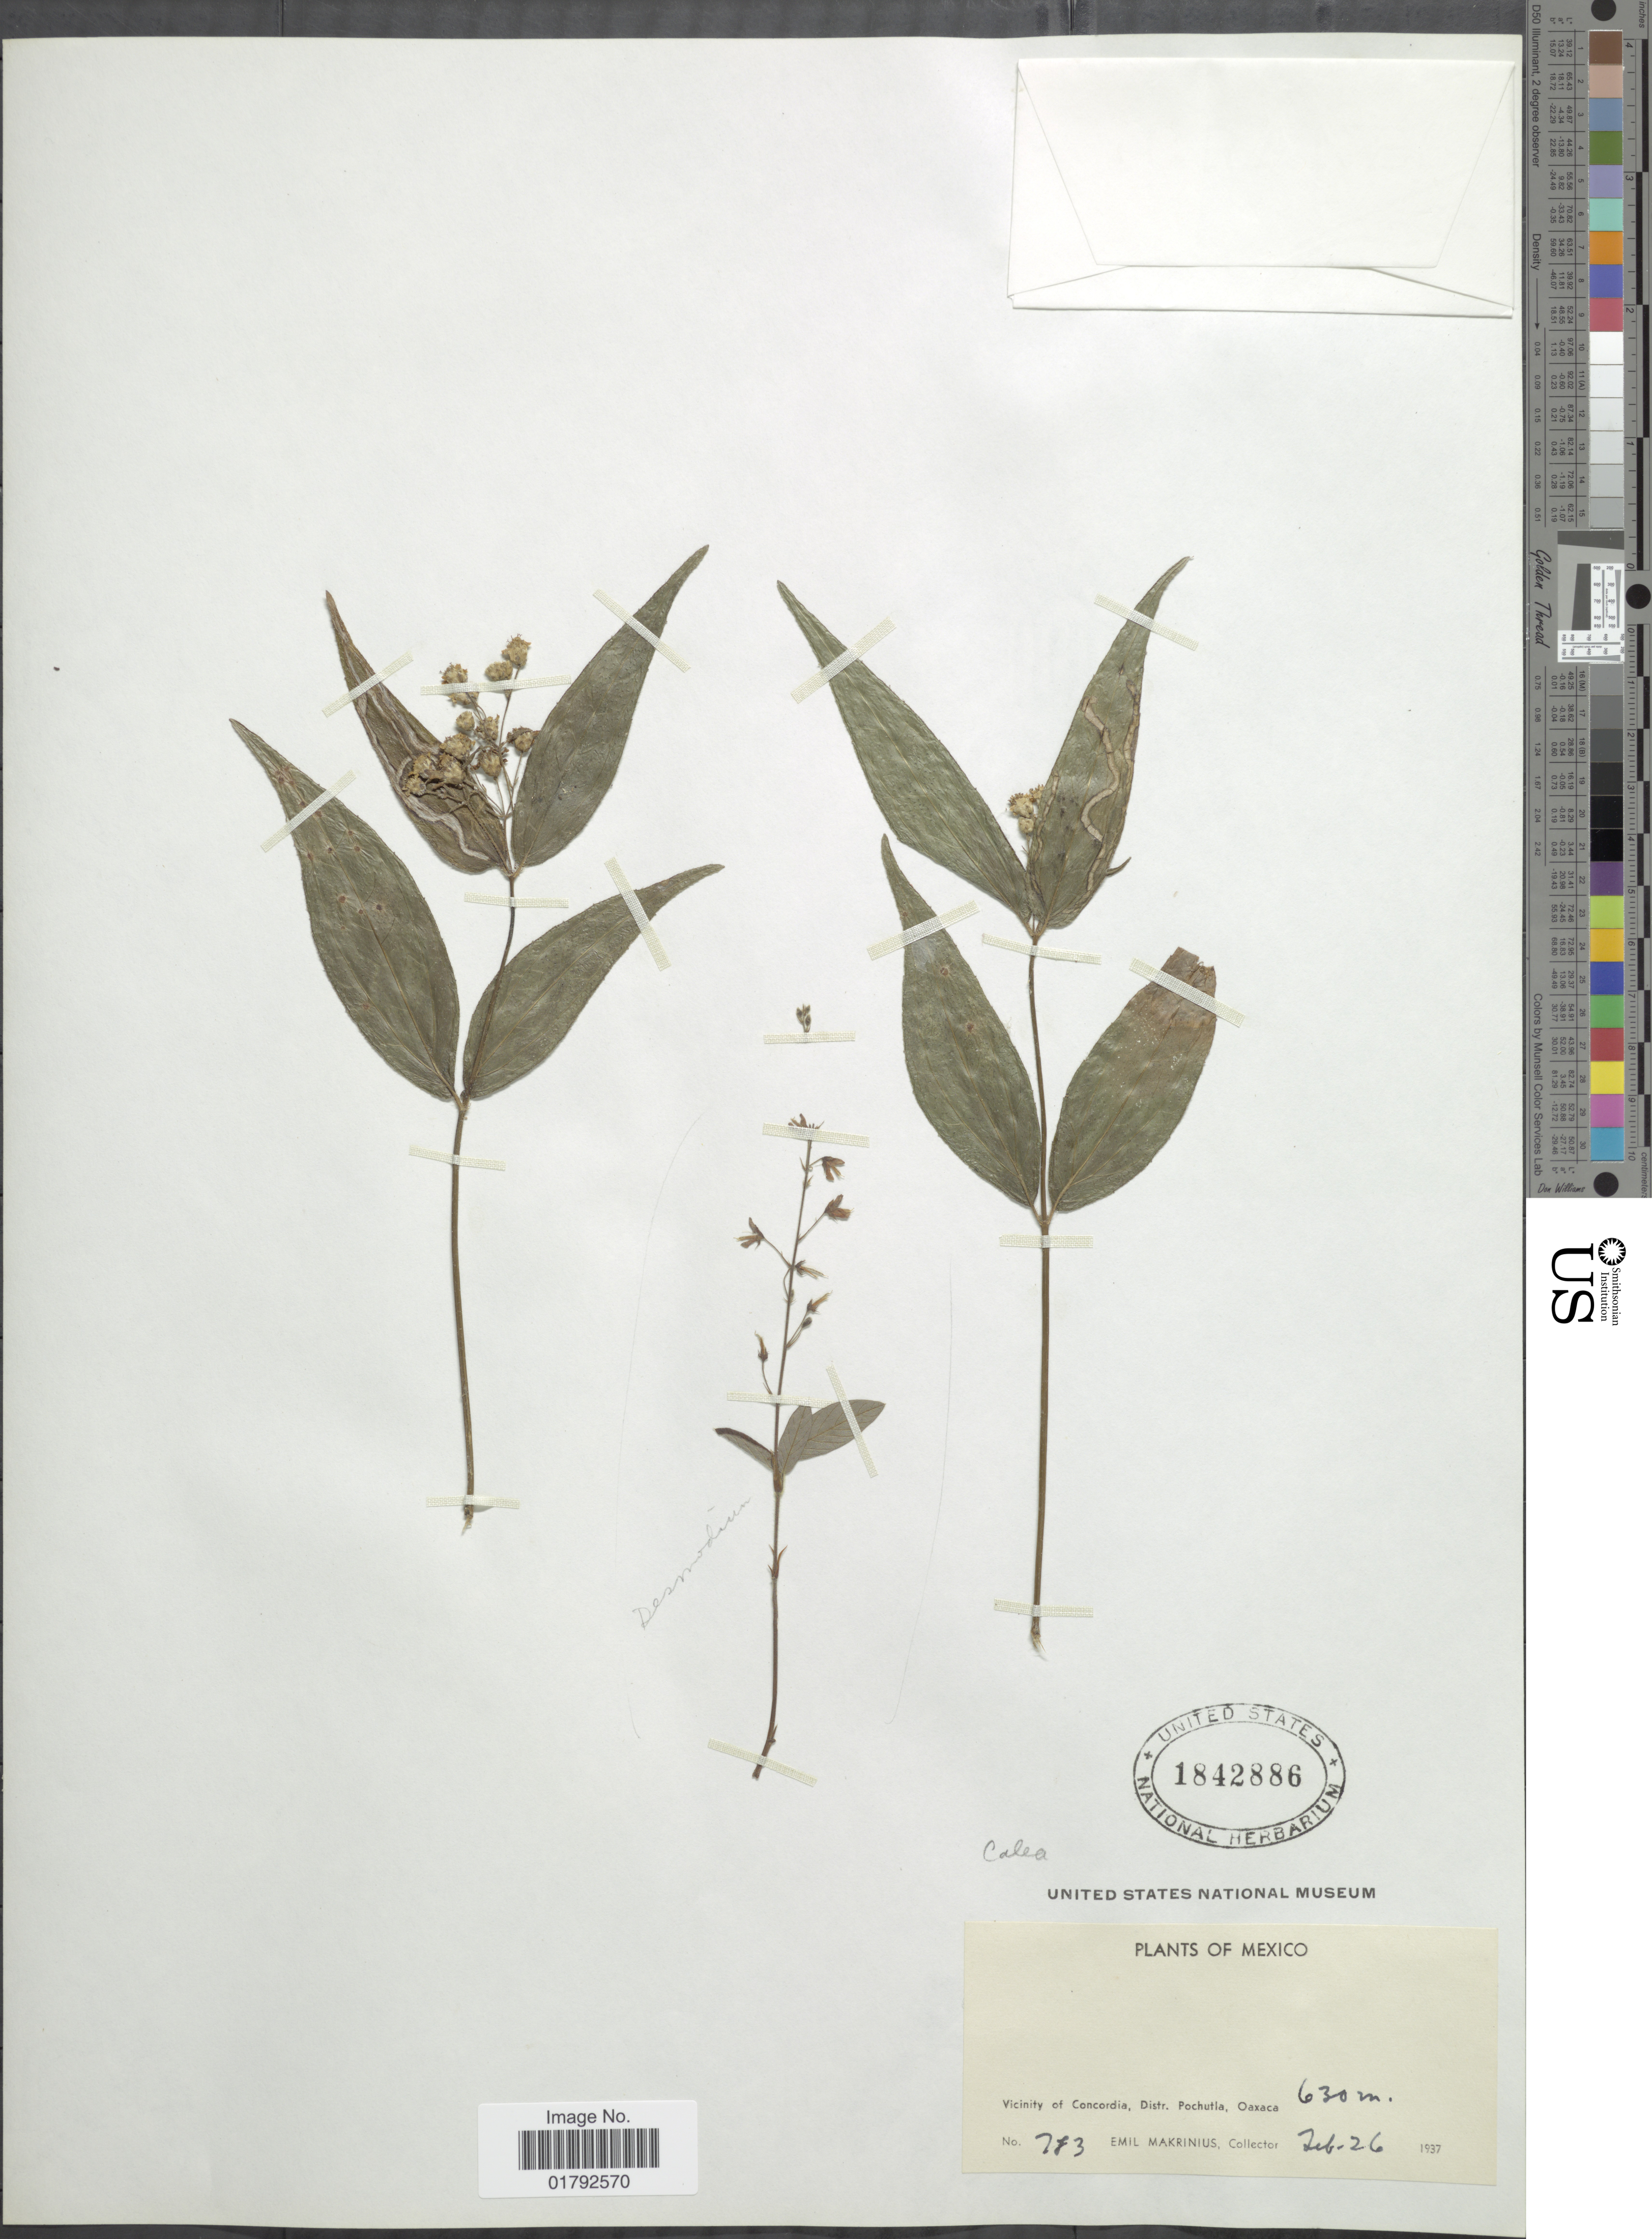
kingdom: Plantae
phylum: Tracheophyta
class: Magnoliopsida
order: Asterales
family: Asteraceae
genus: Alloispermum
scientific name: Alloispermum integrifolium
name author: (DC.) H. Rob.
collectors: E. Makrinius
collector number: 743*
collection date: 1937-02-26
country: Mexico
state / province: Oaxaca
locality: Vicinity of Concordia, Distr. Pochutla.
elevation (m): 630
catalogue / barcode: US 1842886